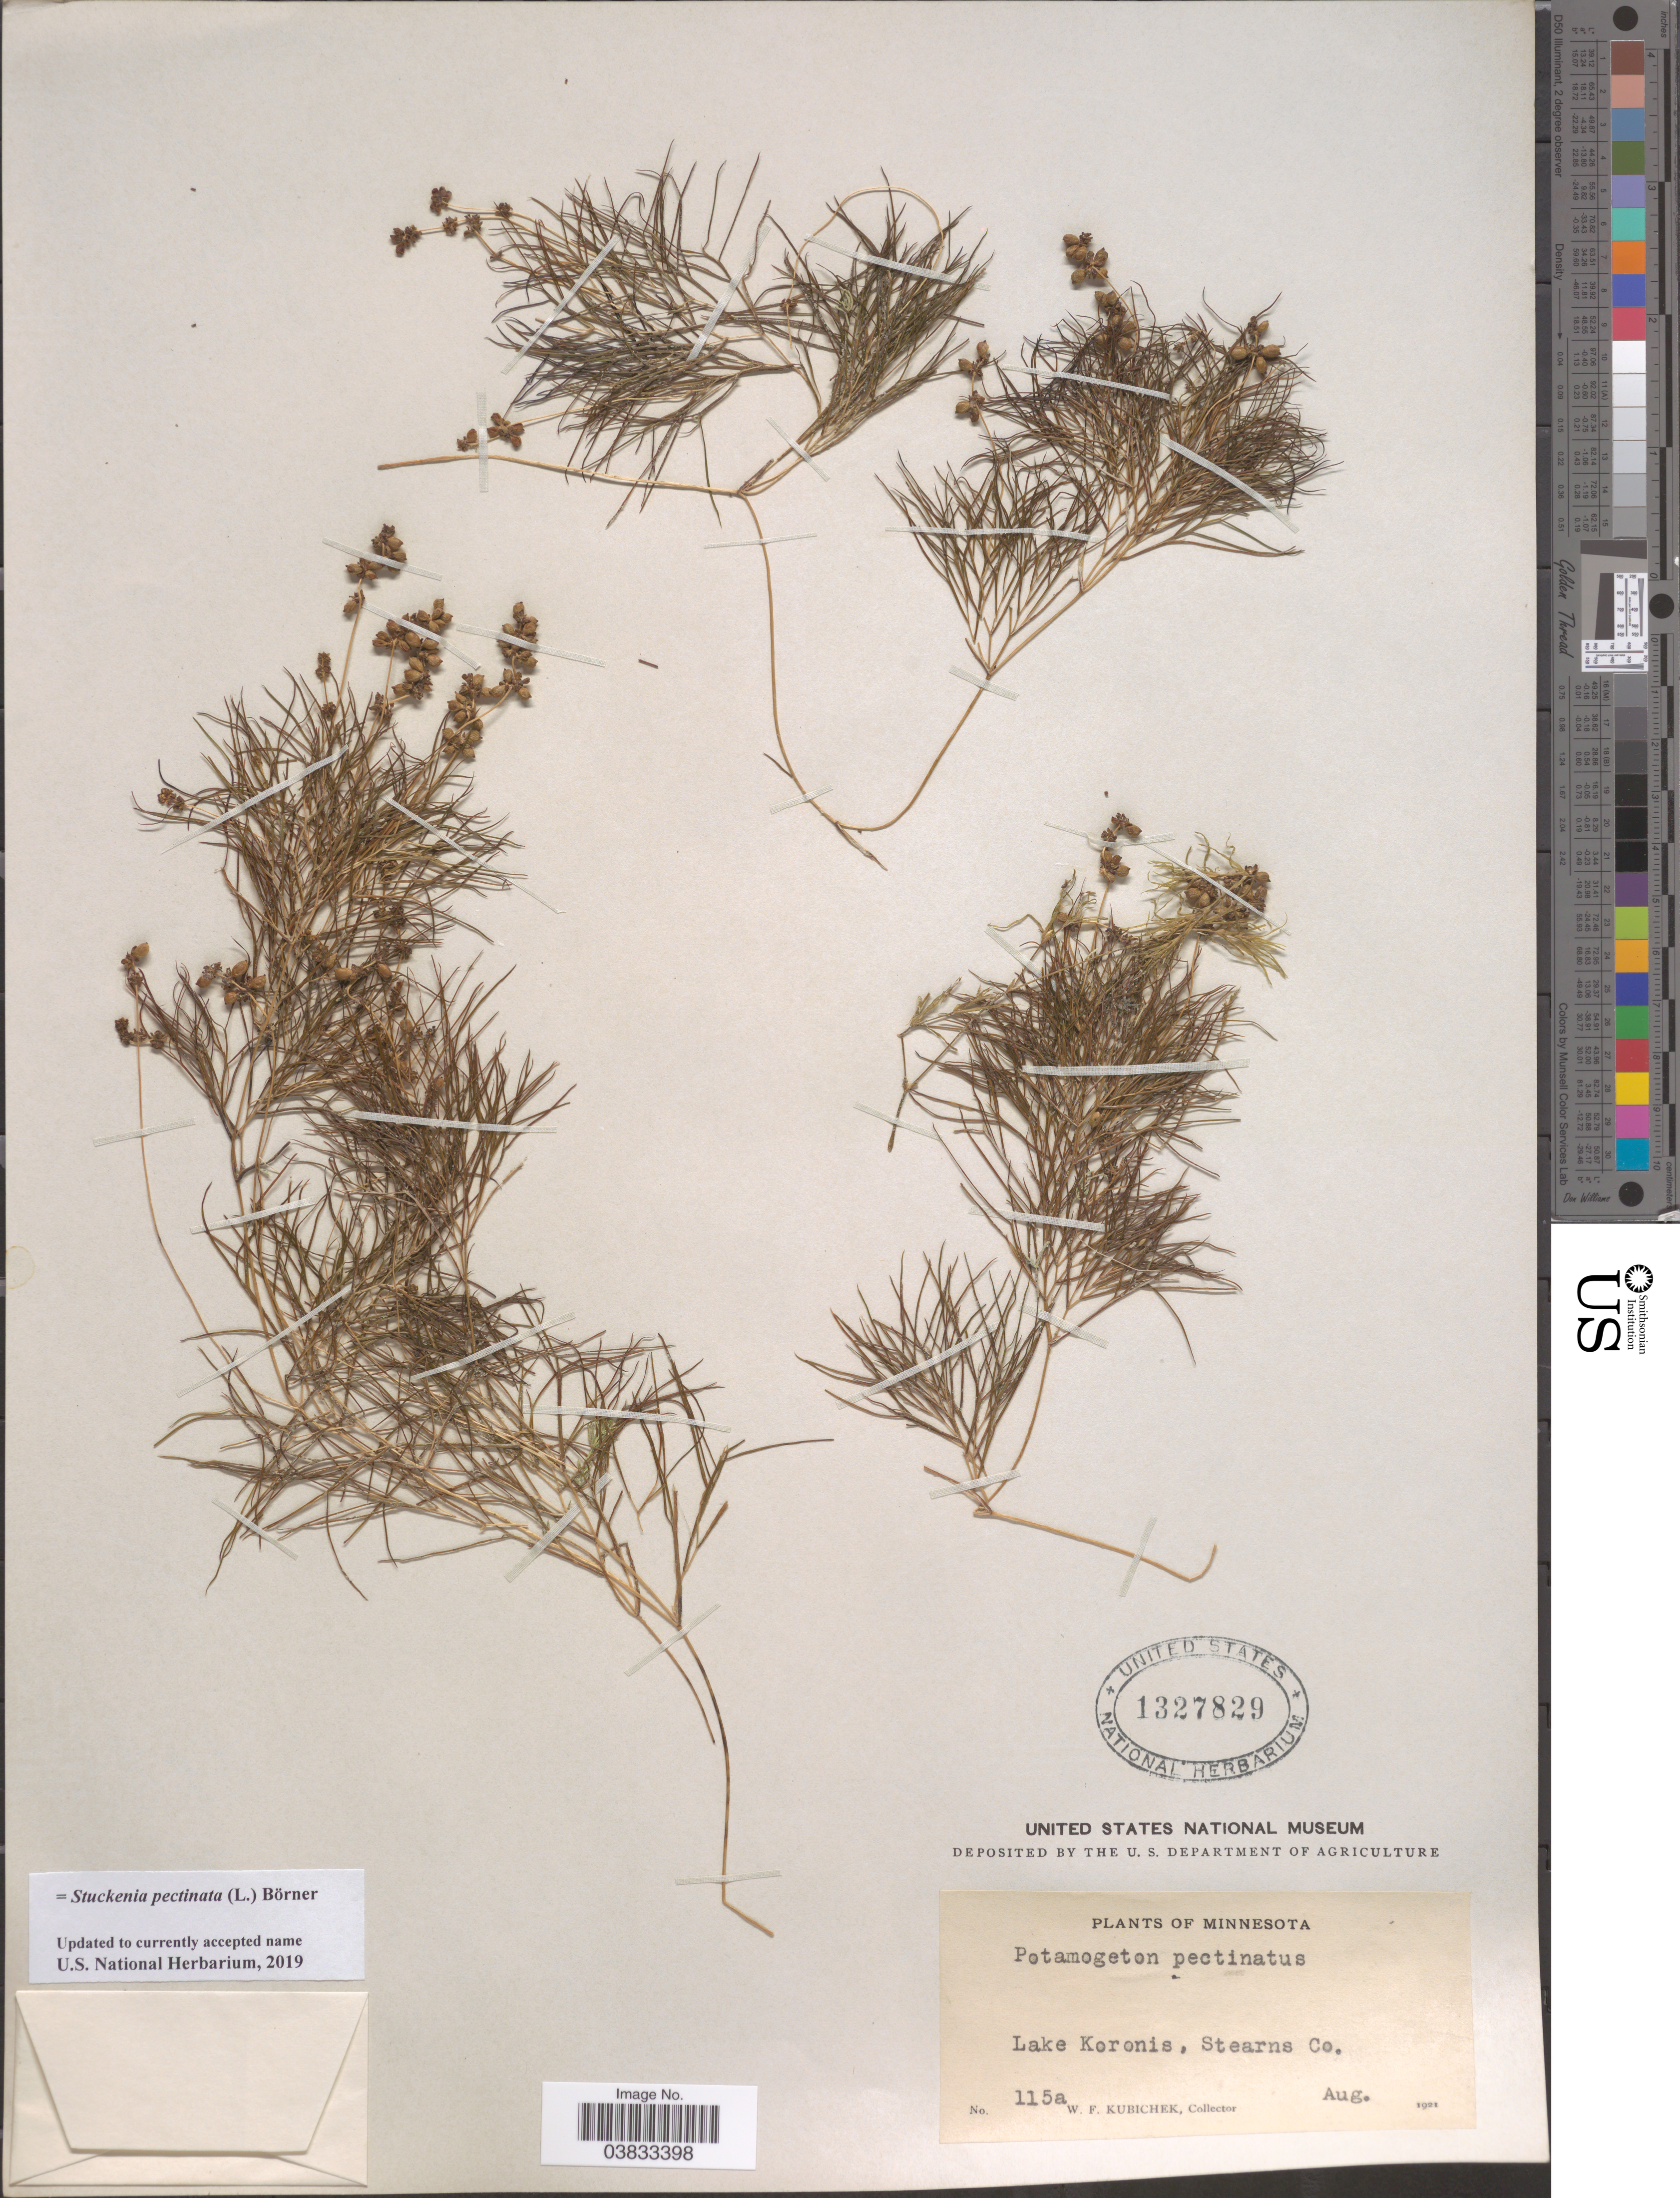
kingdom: Plantae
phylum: Tracheophyta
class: Liliopsida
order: Alismatales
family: Potamogetonaceae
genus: Stuckenia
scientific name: Stuckenia pectinata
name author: (L.) Börner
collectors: W. Kubichek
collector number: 115a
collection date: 1921-08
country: United States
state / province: Minnesota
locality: Lake Koronis, Stearns Co.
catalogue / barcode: US 1327829